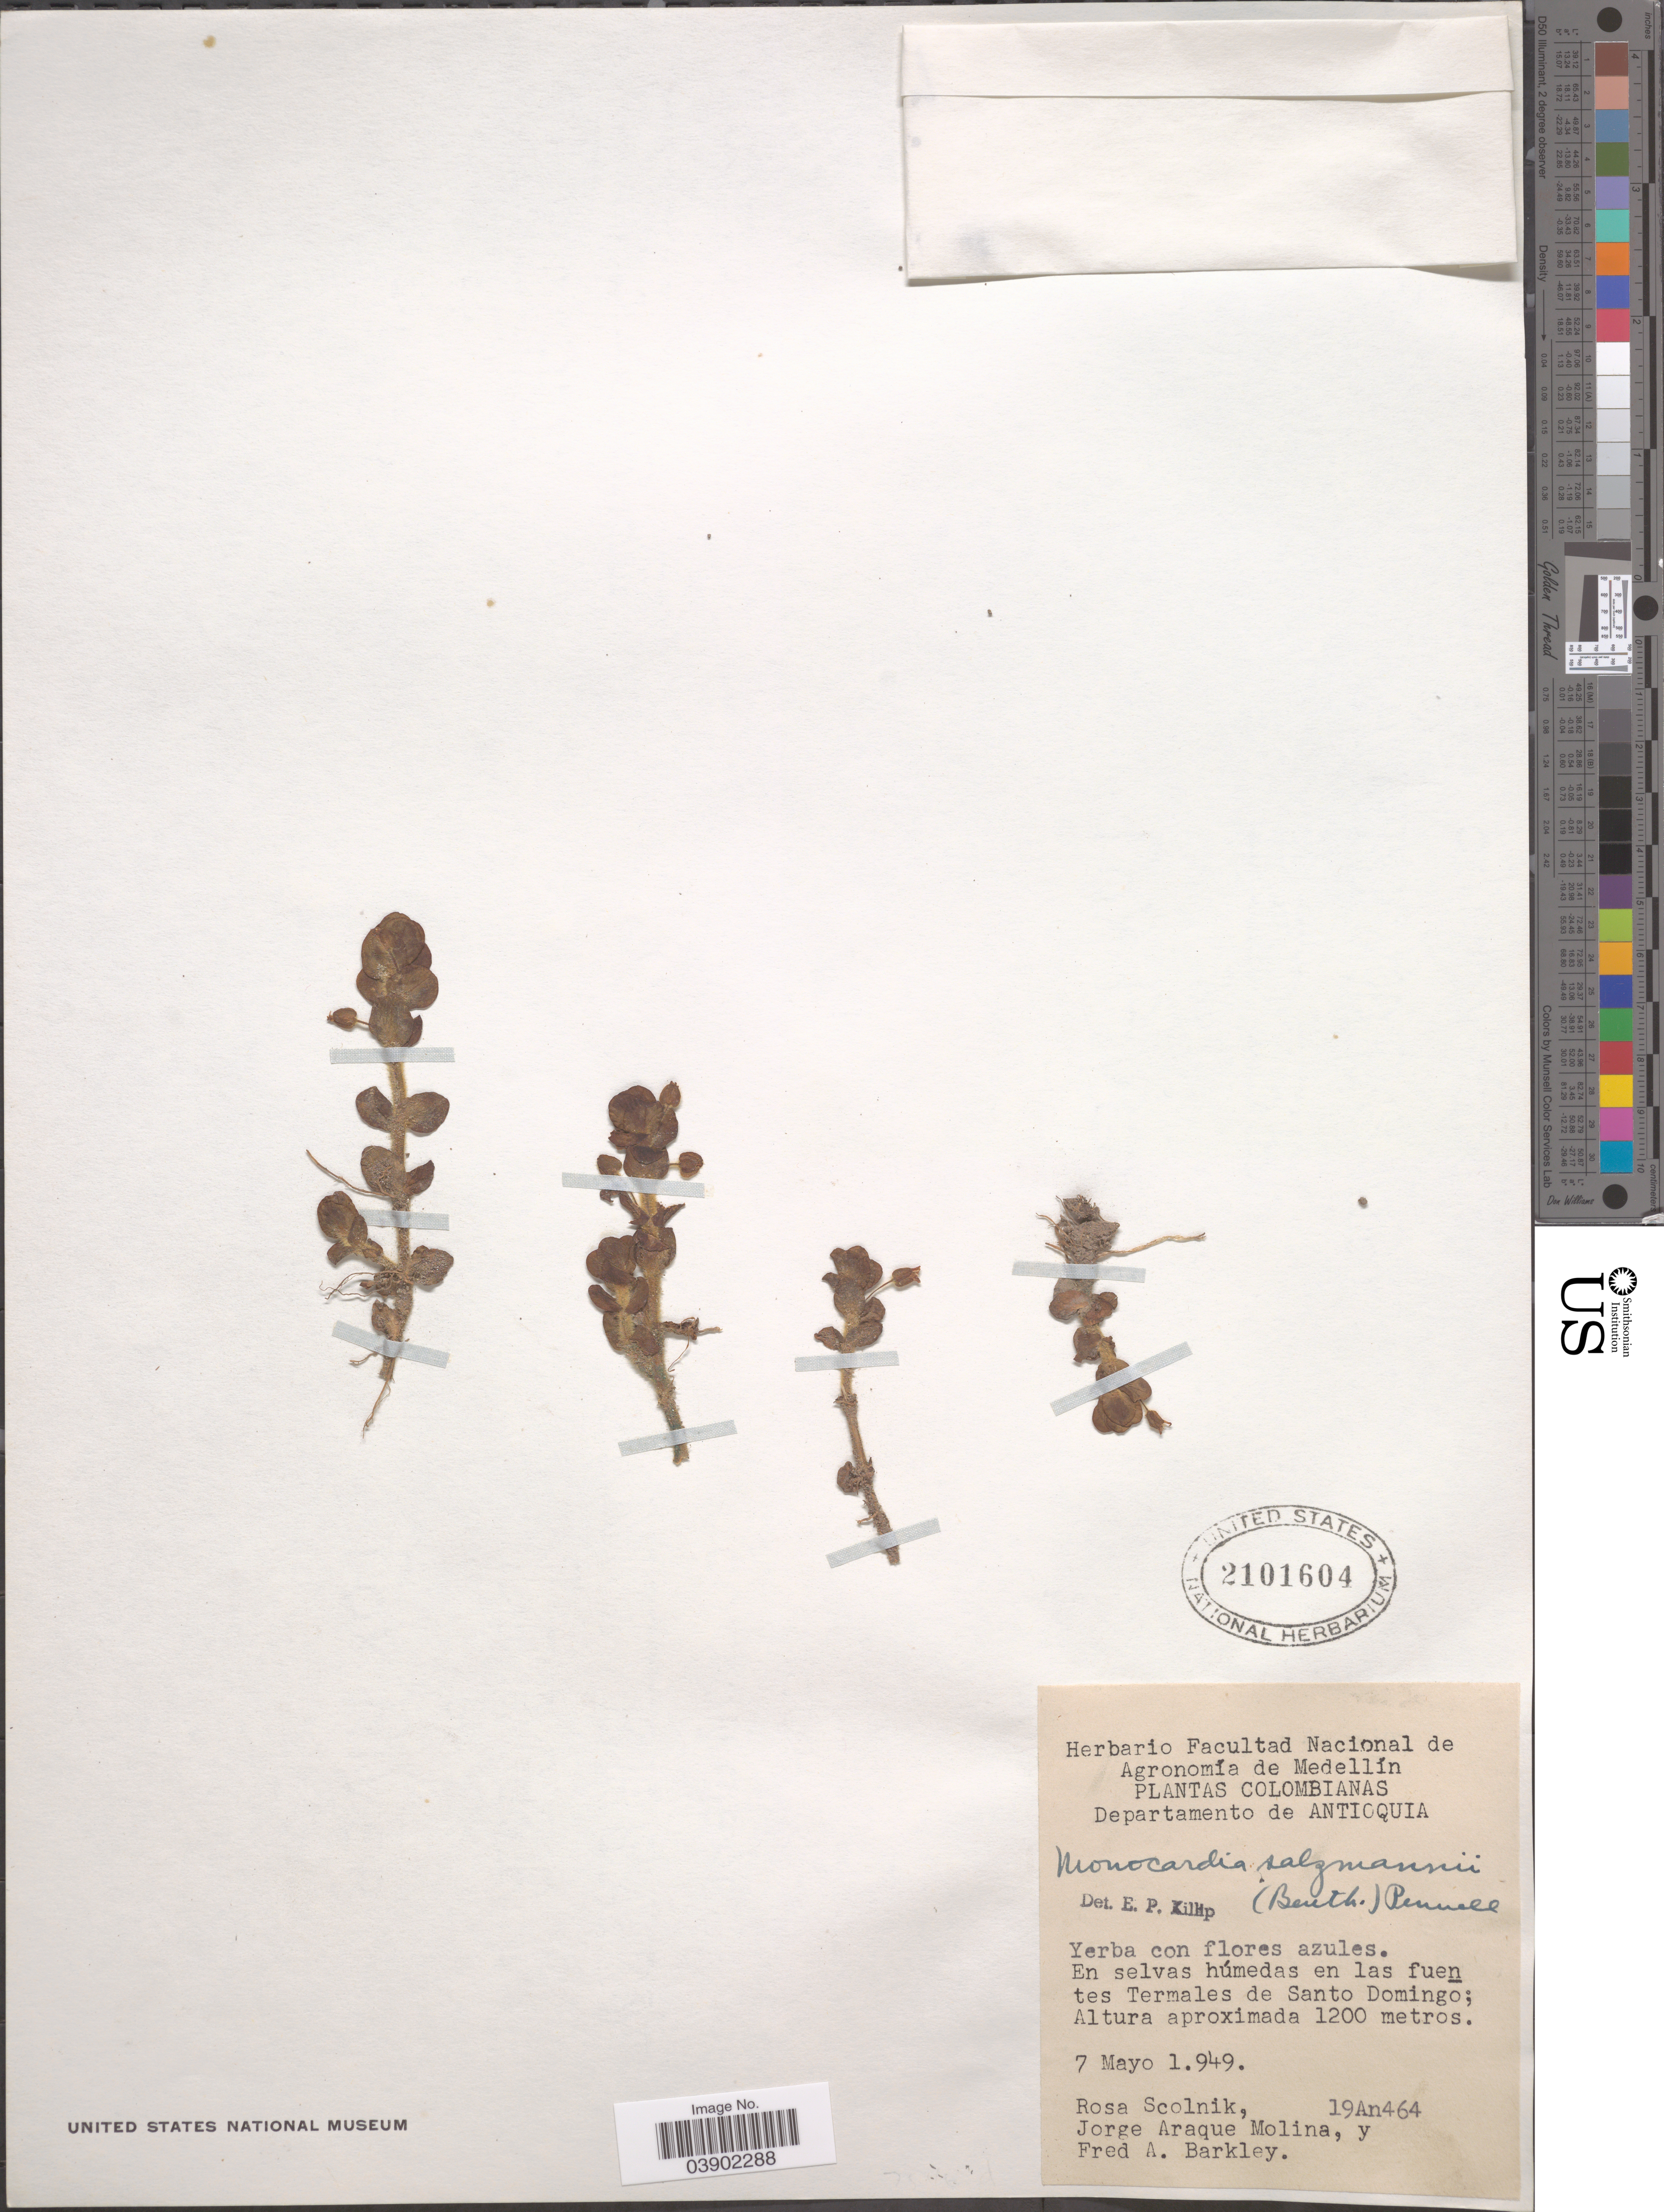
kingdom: Plantae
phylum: Tracheophyta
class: Magnoliopsida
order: Lamiales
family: Plantaginaceae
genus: Bacopa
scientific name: Bacopa salzmannii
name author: (Benth.) Wettst. ex Edwall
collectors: R. Scolnik, J. A. Molina & F. A. Barkley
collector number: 19An464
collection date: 1949-05-07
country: Colombia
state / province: Antioquia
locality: Departamento de Antioquia. En selvas húmedas en las fuentes Termales de Santo Domingo.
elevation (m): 1200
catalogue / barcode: US 2101604